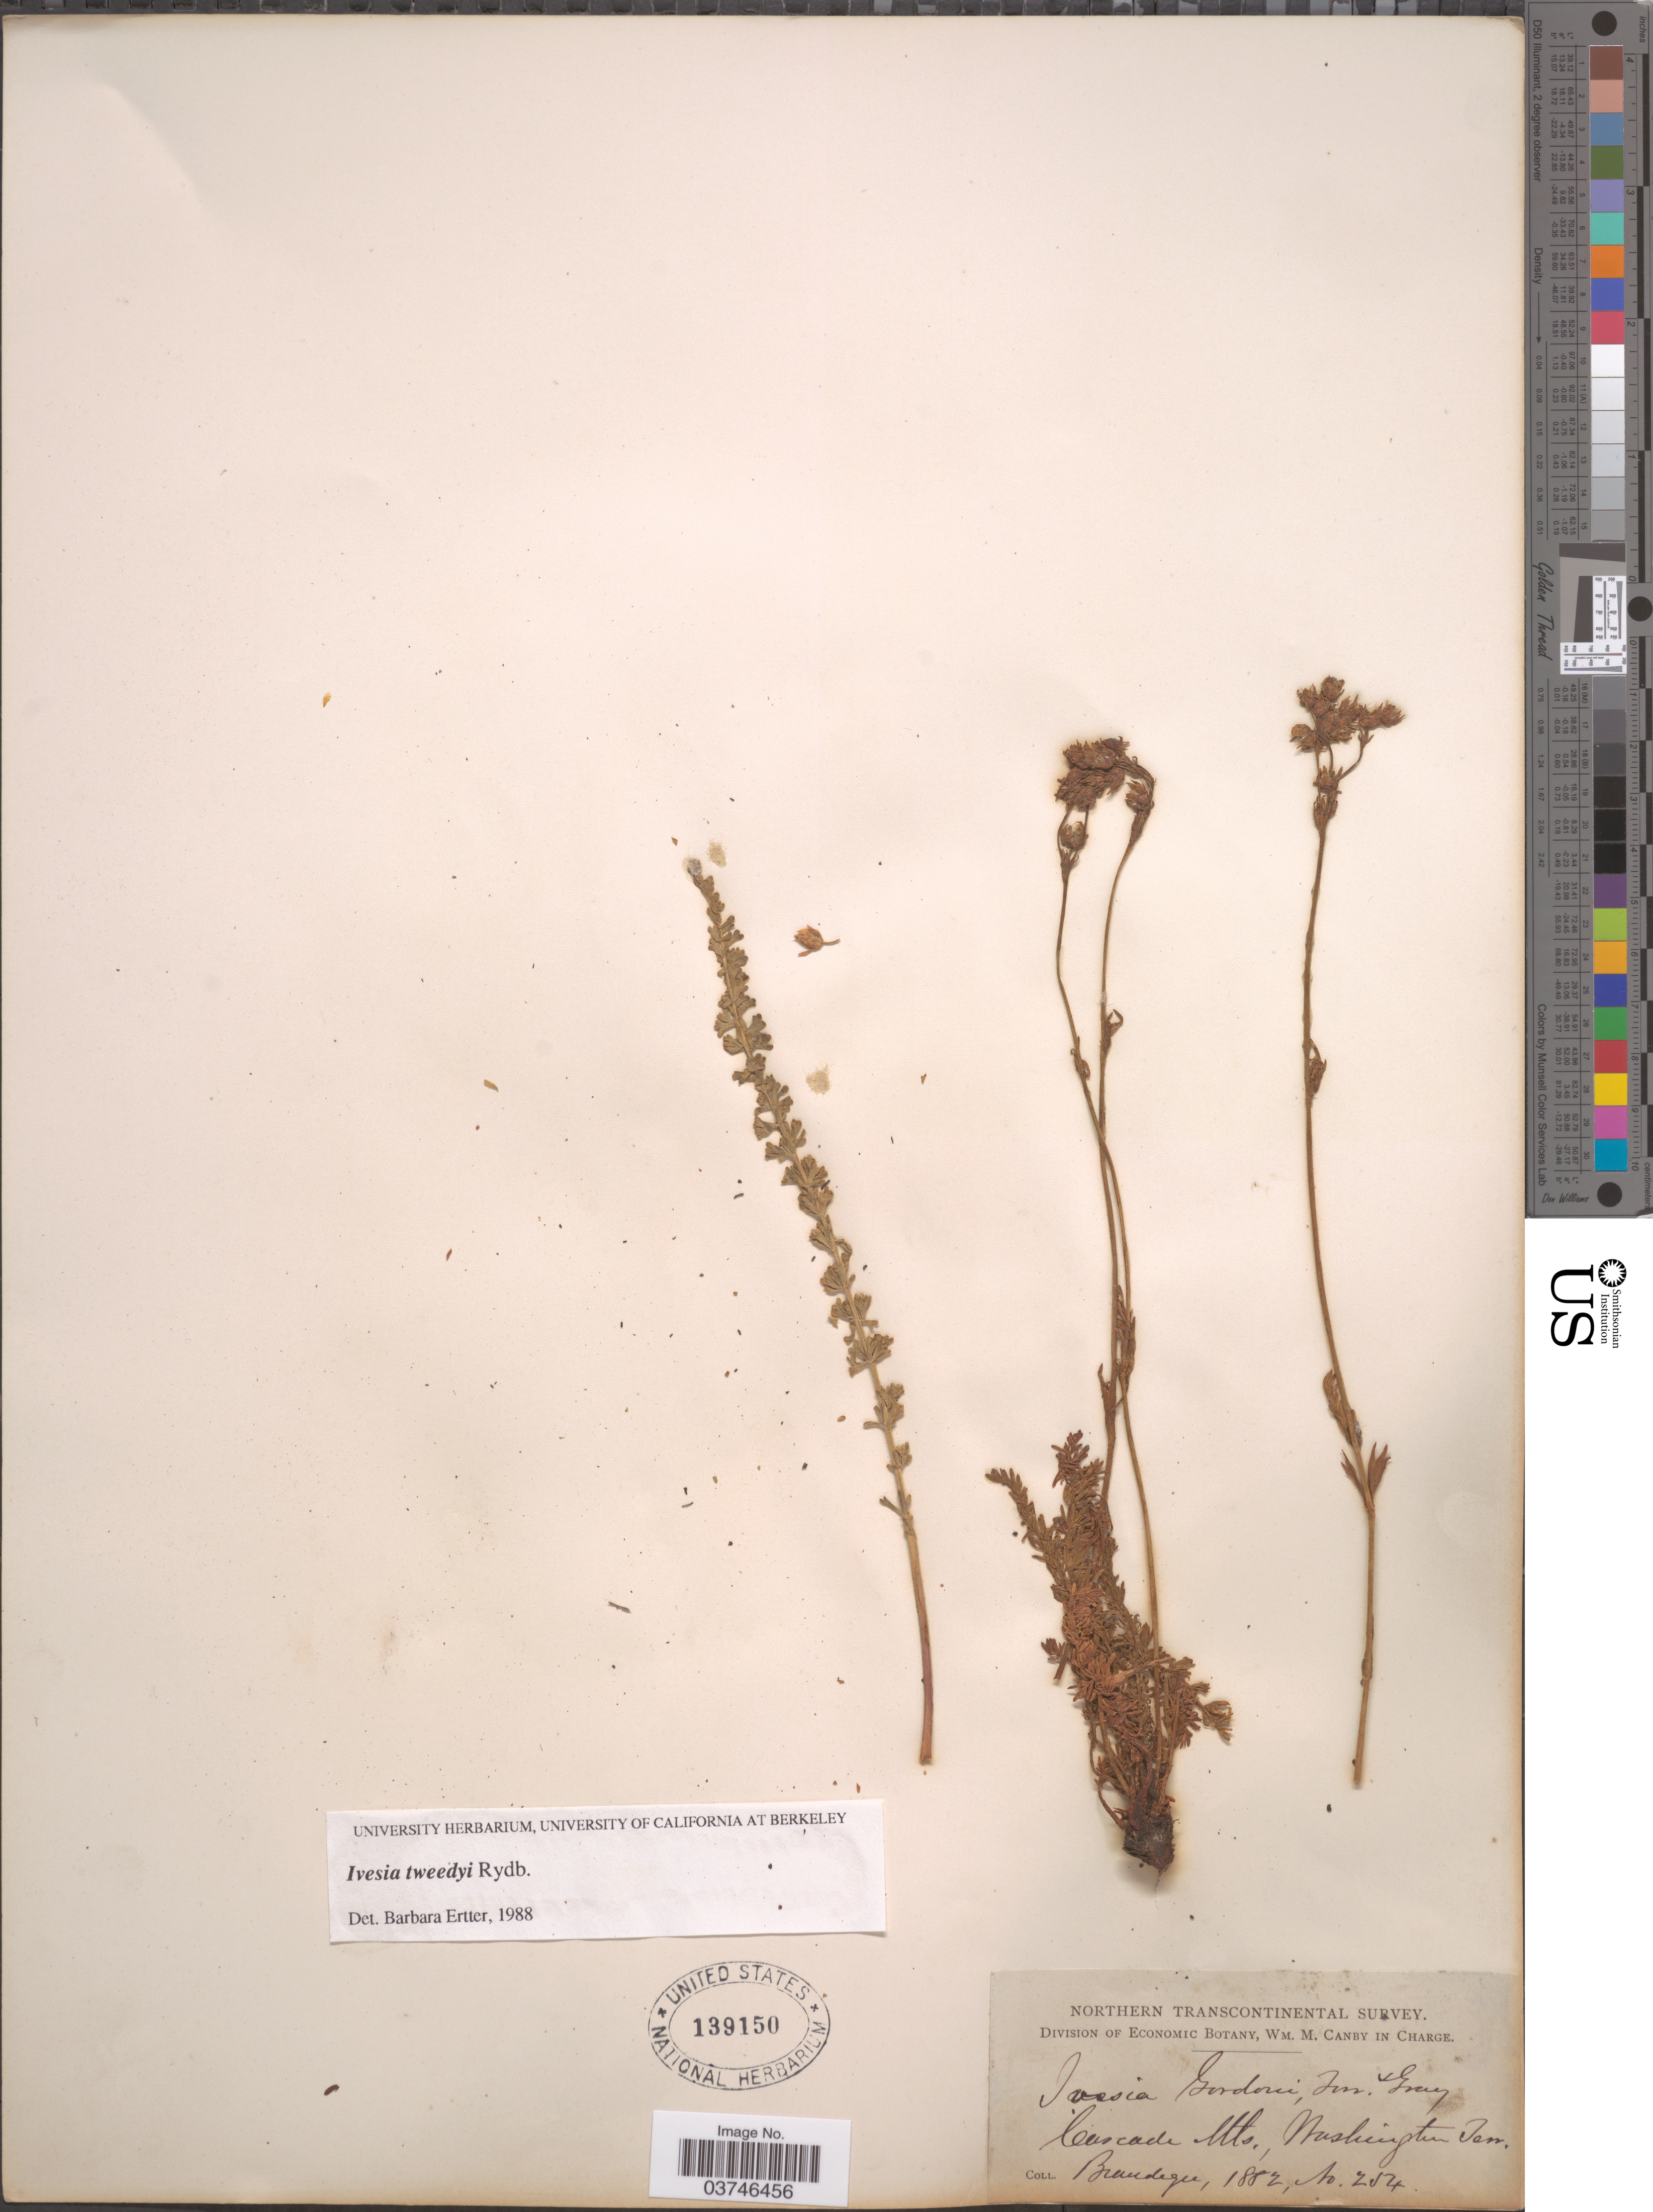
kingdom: Plantae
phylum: Tracheophyta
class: Magnoliopsida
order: Rosales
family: Rosaceae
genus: Potentilla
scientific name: Potentilla tweedyi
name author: (Rydb.) J.T. Howell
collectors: -- Brandegee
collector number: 254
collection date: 1882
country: United States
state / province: Washington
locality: Cascade Mts.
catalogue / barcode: US 139150